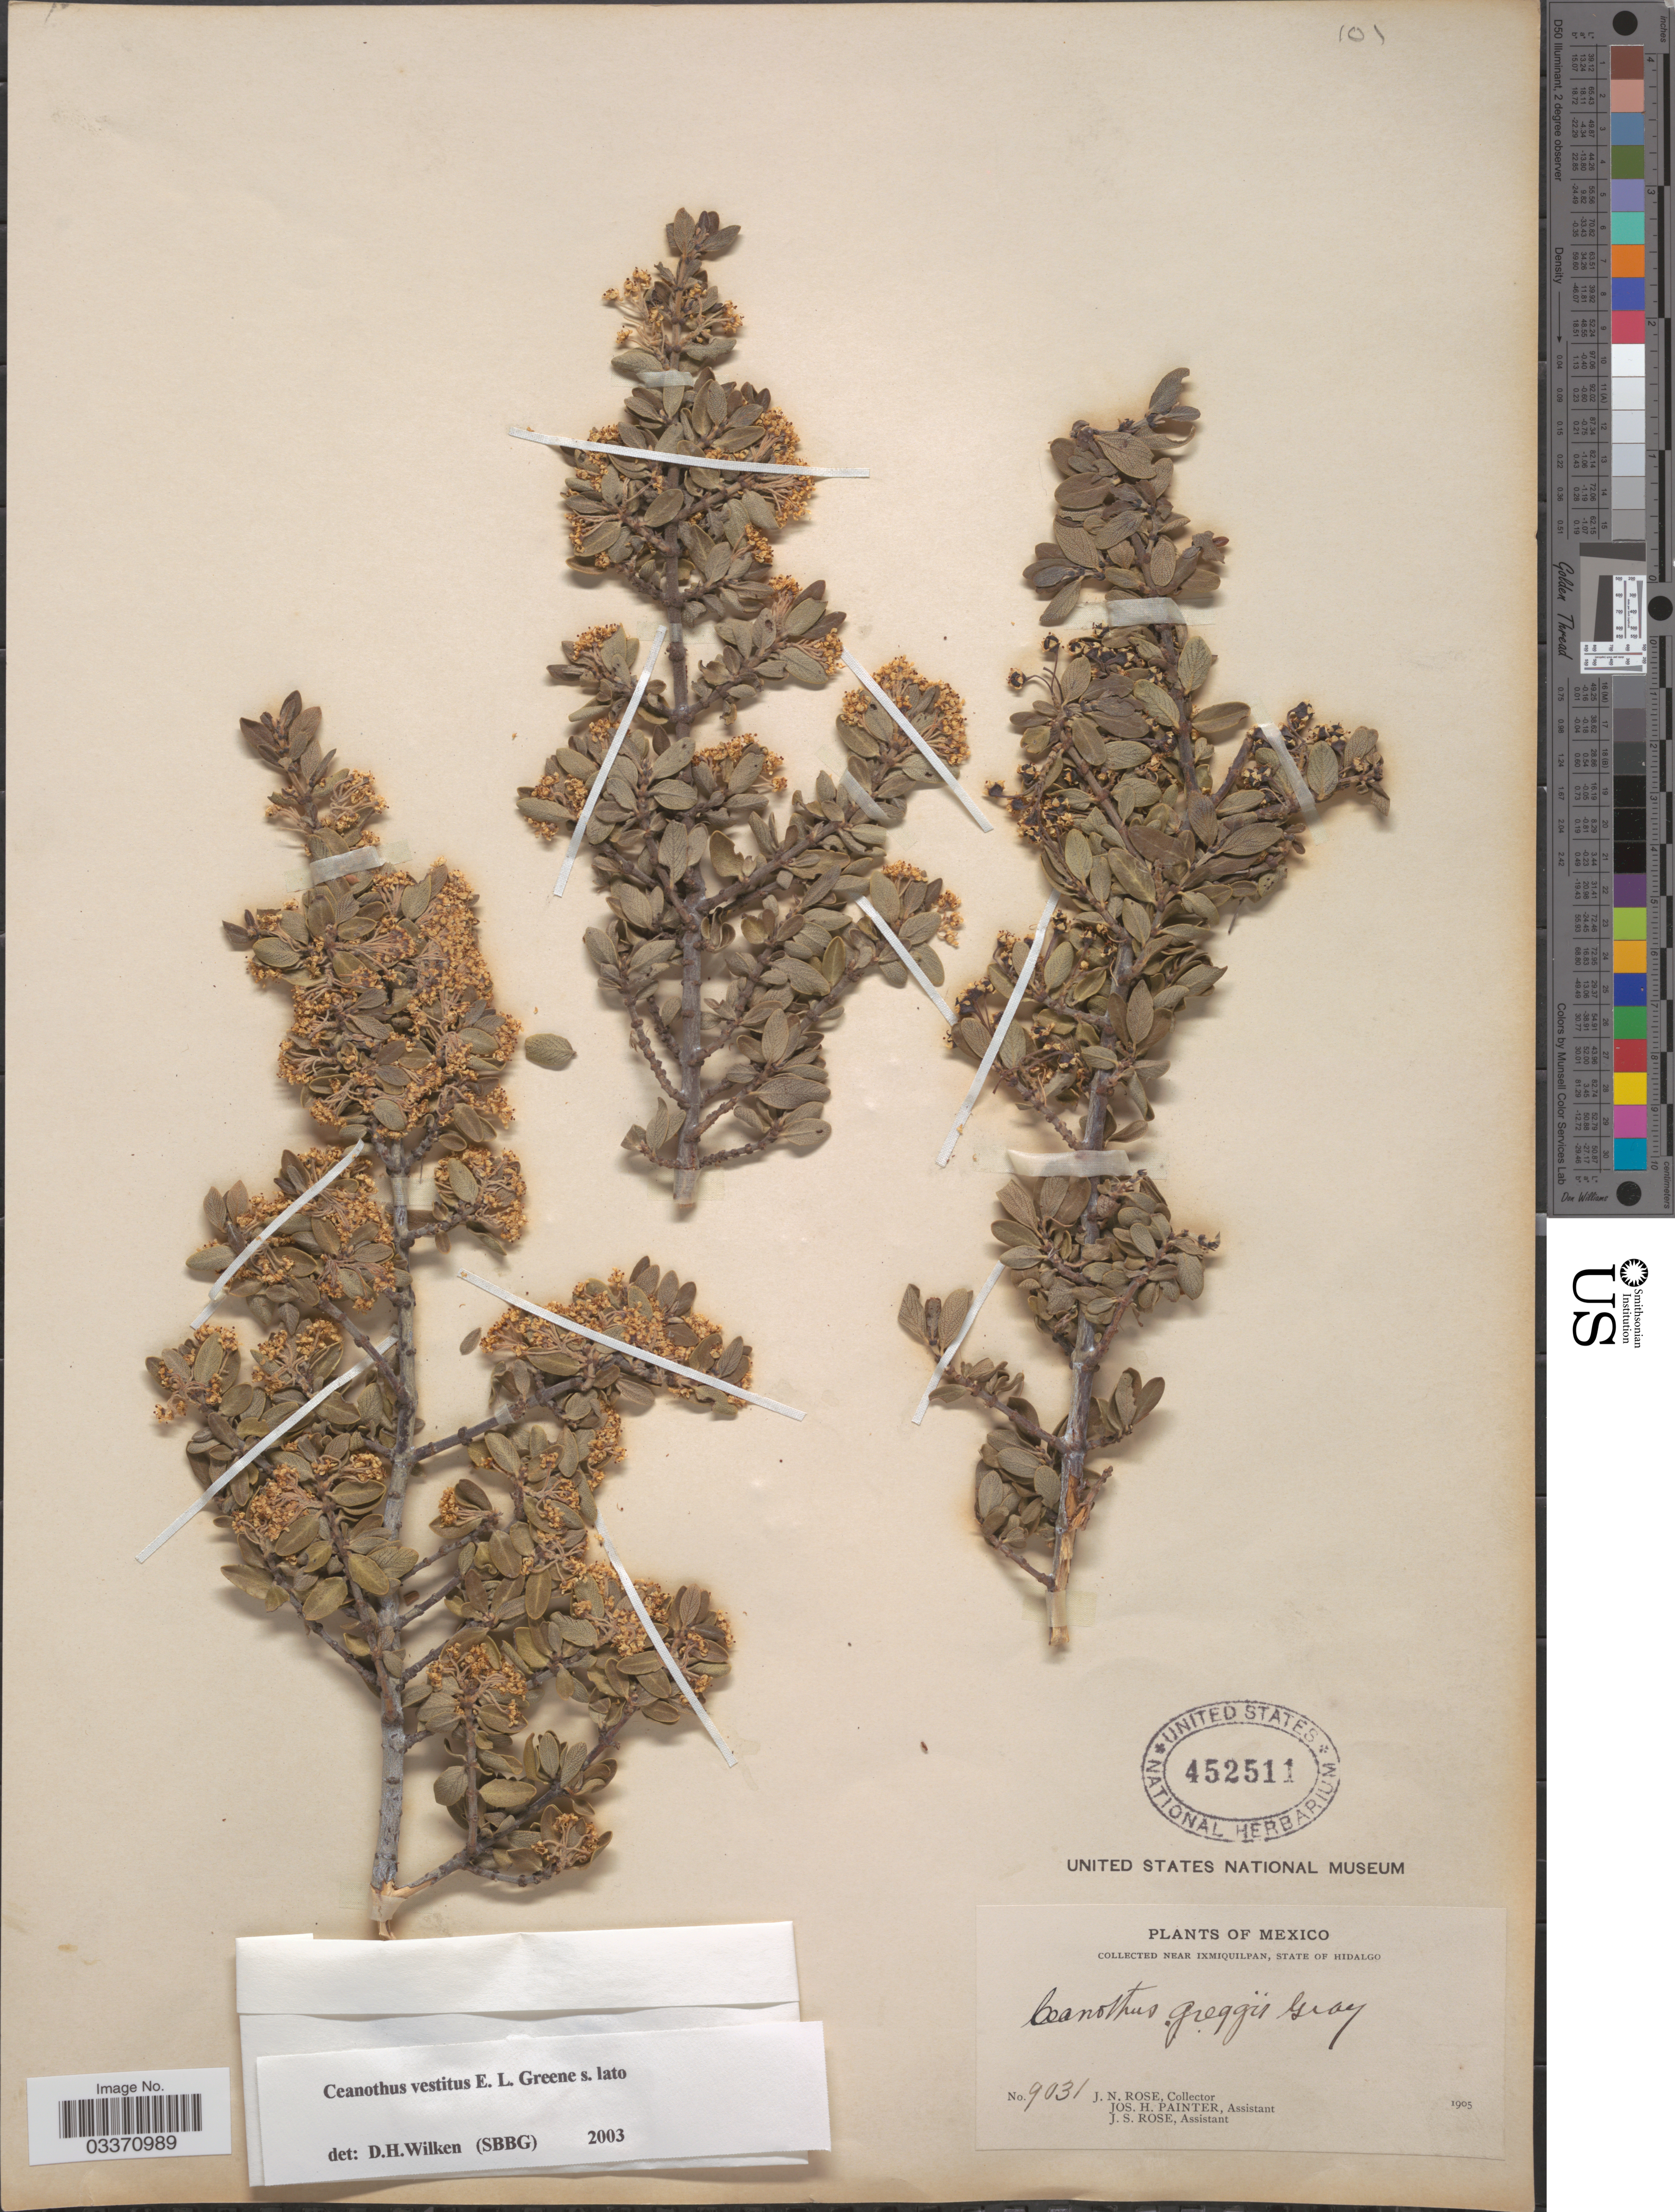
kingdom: Plantae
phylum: Tracheophyta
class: Magnoliopsida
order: Rosales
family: Rhamnaceae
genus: Ceanothus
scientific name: Ceanothus vestitus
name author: Greene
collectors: J. N. Rose, J. H. Painter & J. S. Rose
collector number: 9031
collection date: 1905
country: Mexico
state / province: Hidalgo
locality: Near Ixmiquilpan.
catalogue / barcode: US 452511